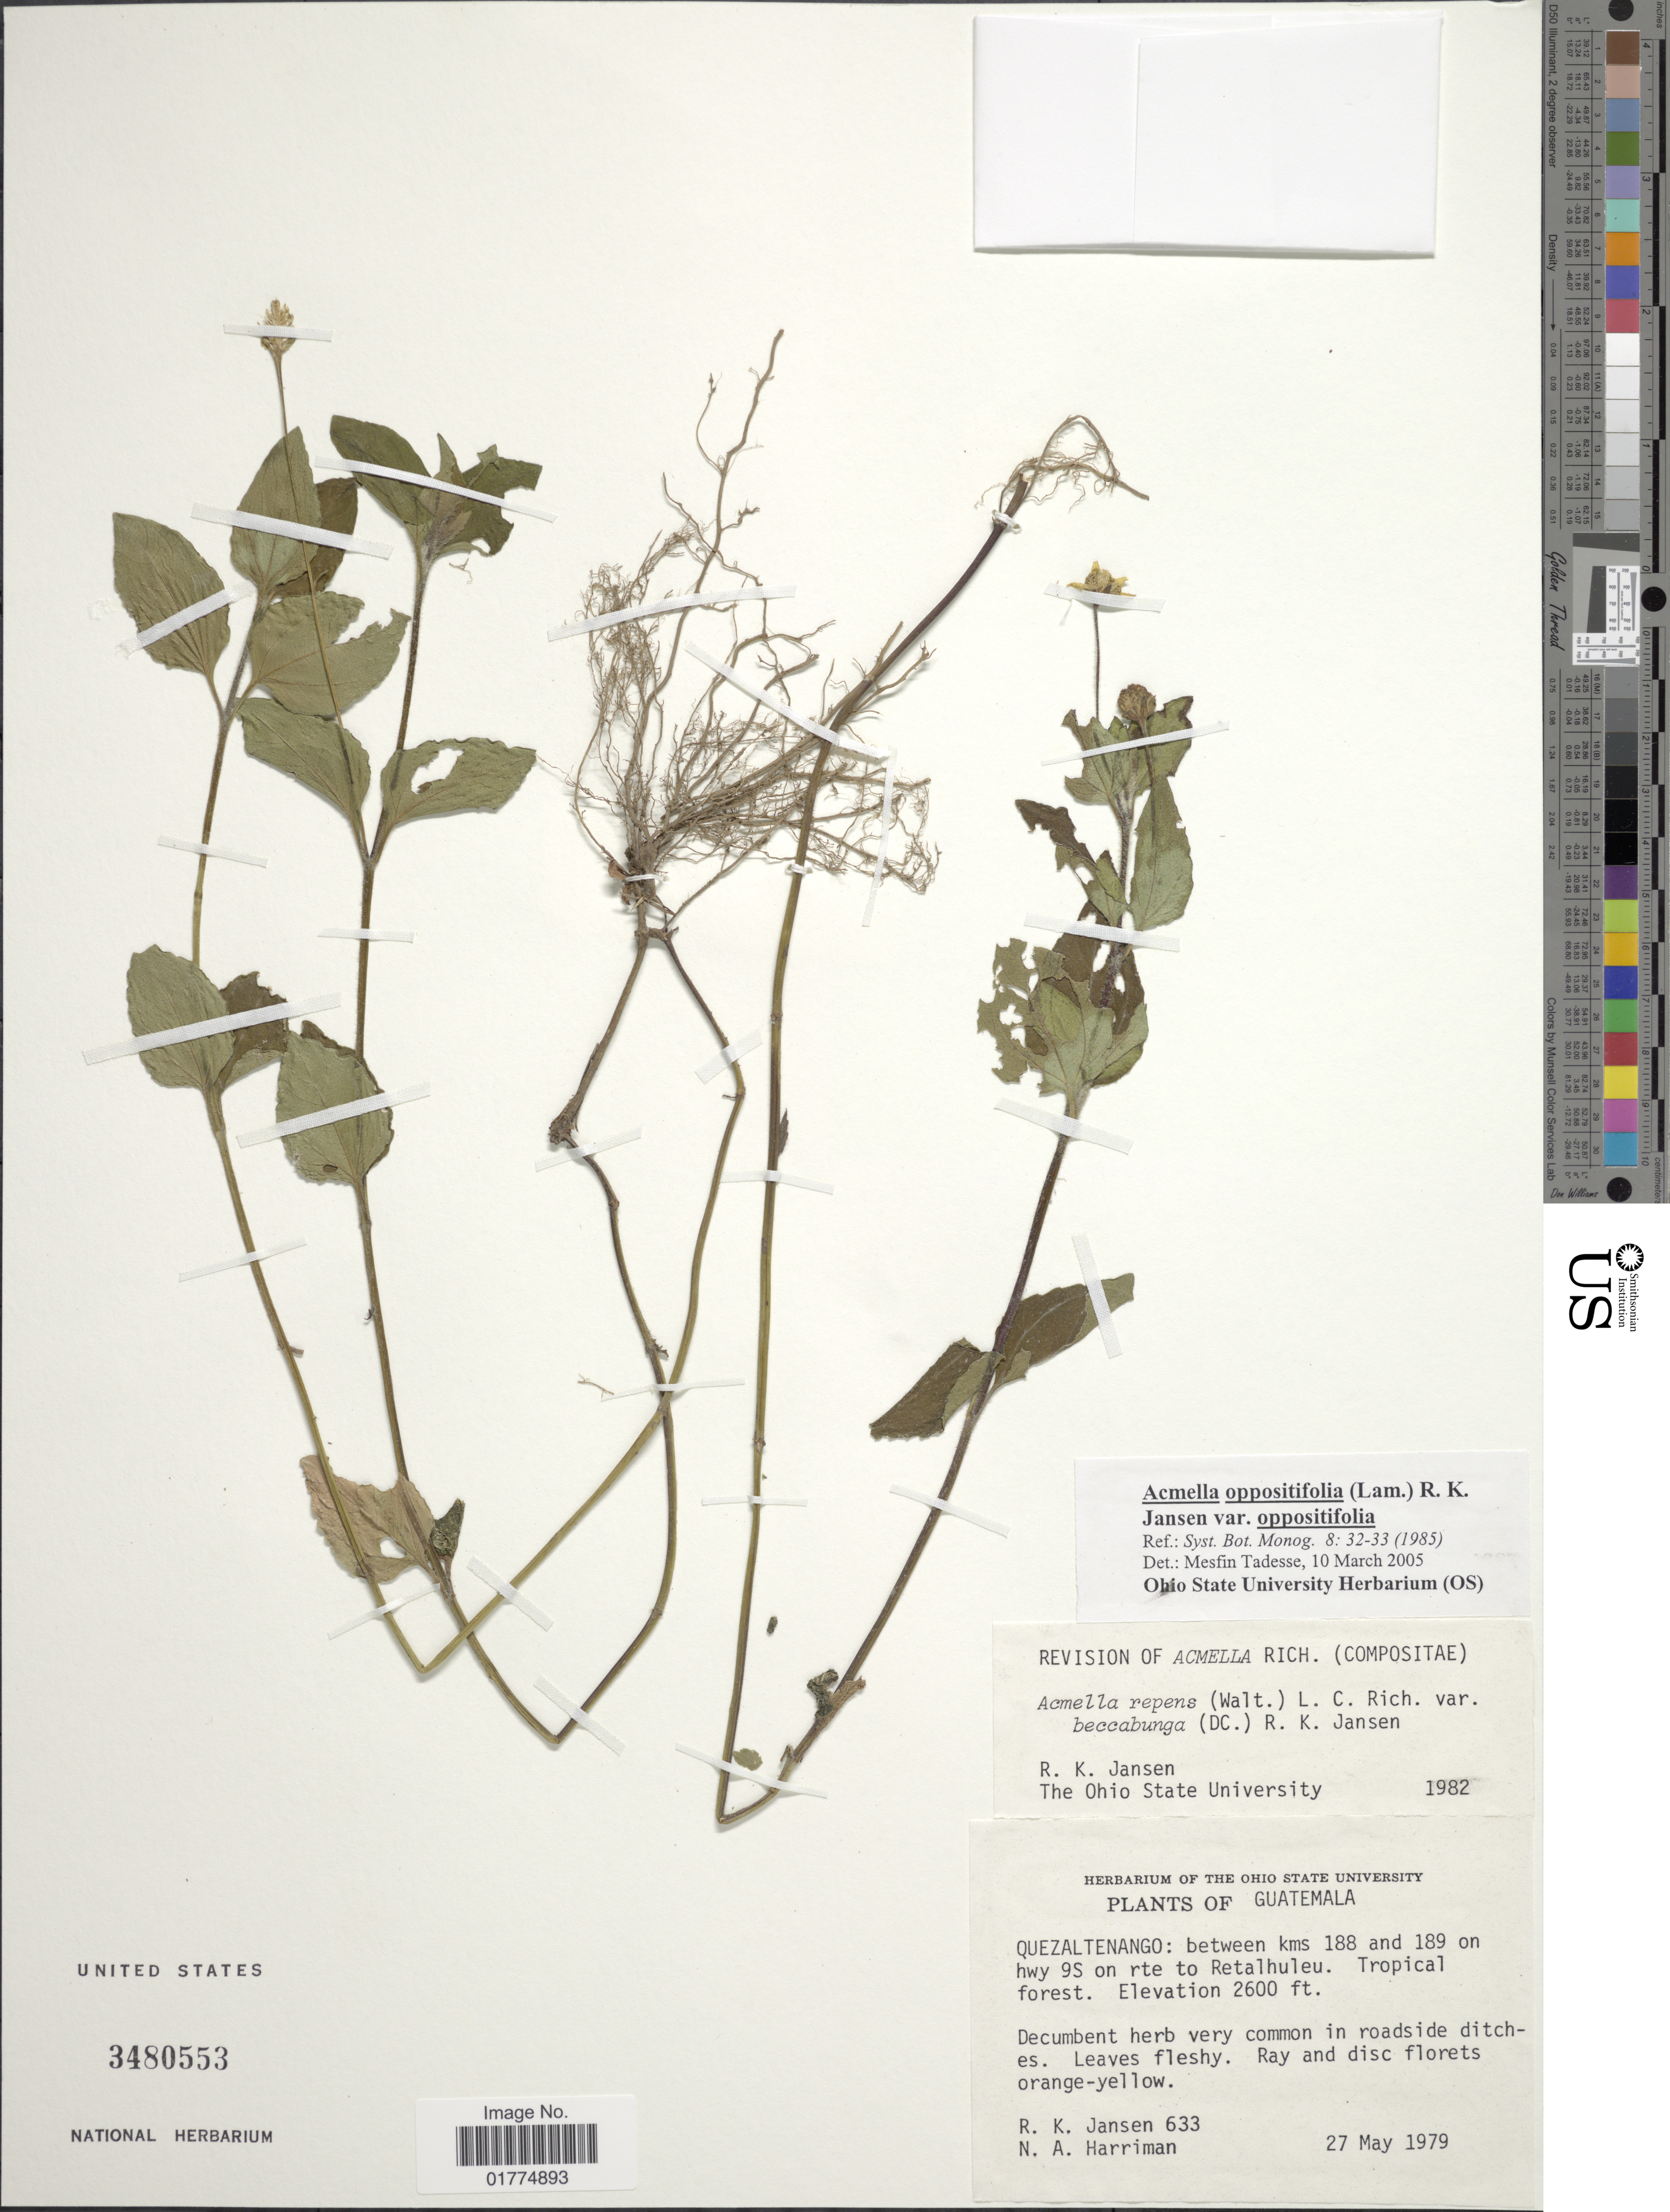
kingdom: Plantae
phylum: Tracheophyta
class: Magnoliopsida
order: Asterales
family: Asteraceae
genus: Acmella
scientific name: Acmella repens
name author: (Walter) Rich.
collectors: R. K. Jansen & N. A. Harriman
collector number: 633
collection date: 1979-05-27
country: Guatemala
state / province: Quetzaltenango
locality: Quezaltenango: between kms 188 and 189 on hwy 9S on rte to Retalhuleu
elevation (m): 792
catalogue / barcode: US 3480553